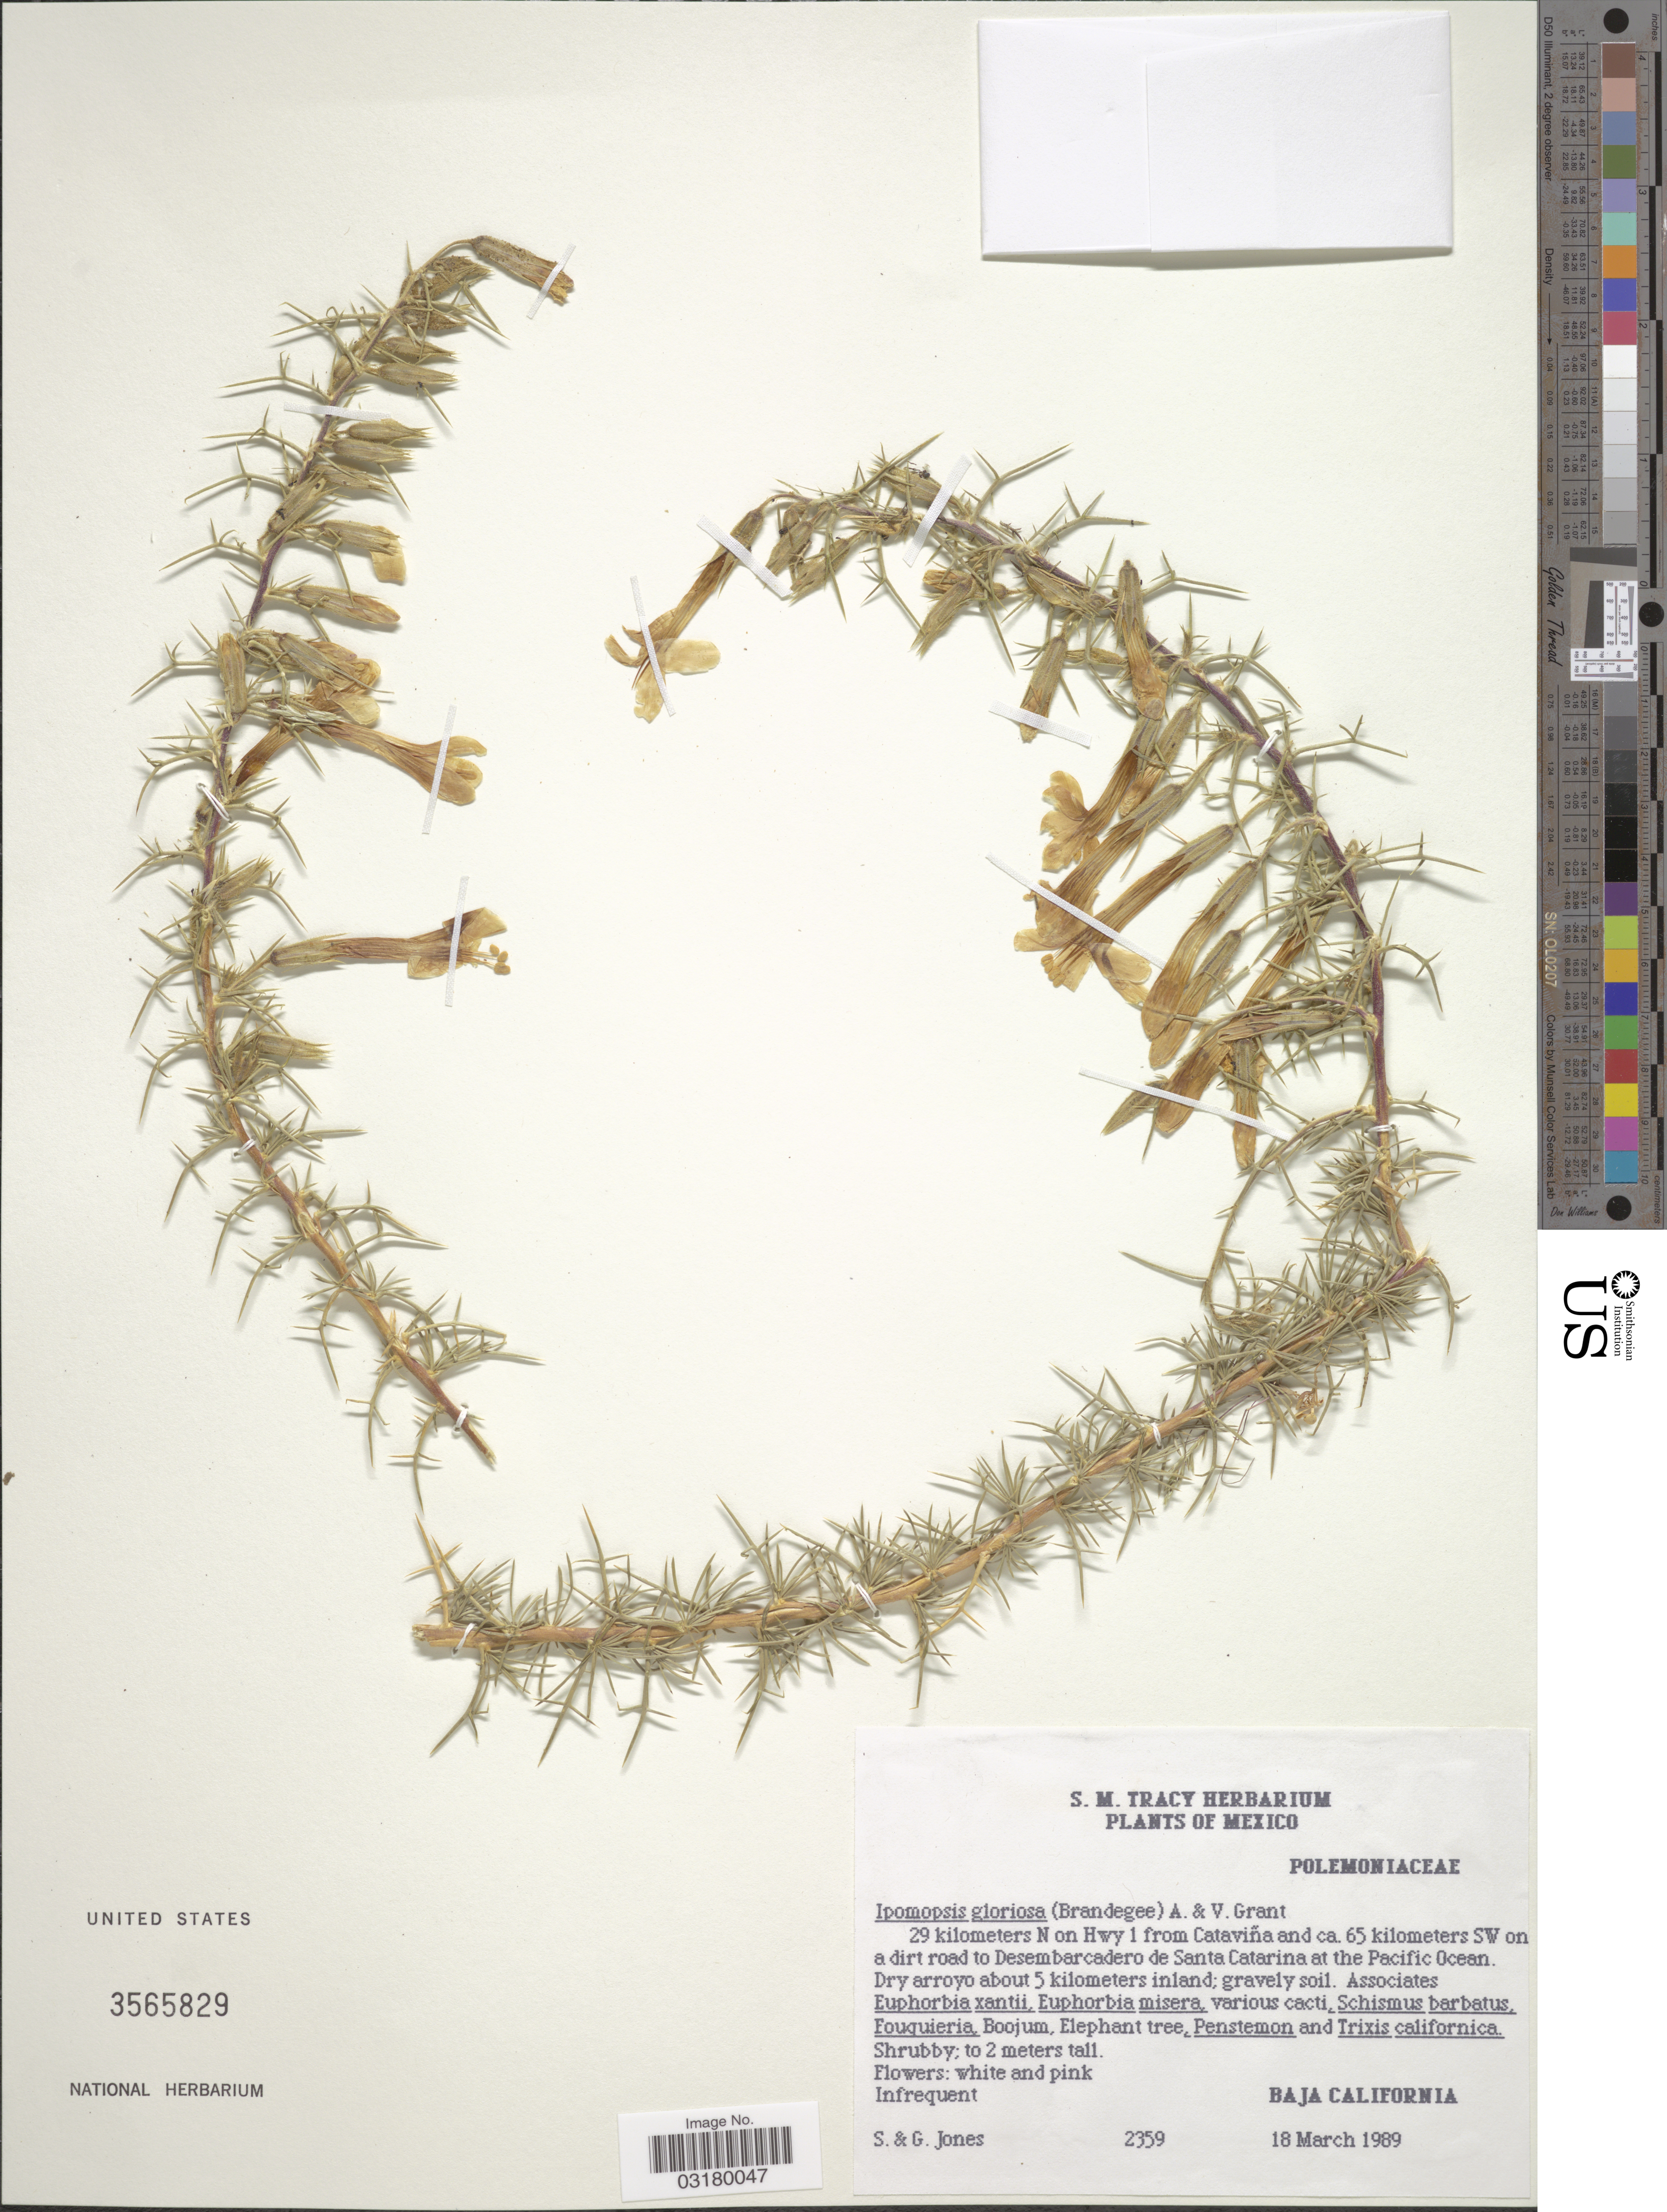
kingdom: Plantae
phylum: Tracheophyta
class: Magnoliopsida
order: Ericales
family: Polemoniaceae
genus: Ipomopsis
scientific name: Ipomopsis gloriosa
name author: (Brandegee) V.E. Grant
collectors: S. Jones & G. Jones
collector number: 2359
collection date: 1989-03-18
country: Mexico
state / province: Baja California Norte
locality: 29 kilometers N on Hwy 1 from Cataviña and ca. 65 kilometers SW on a dirt road to Desembarcadero de Santa Catarina at the Pacific Ocean.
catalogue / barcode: US 3565829